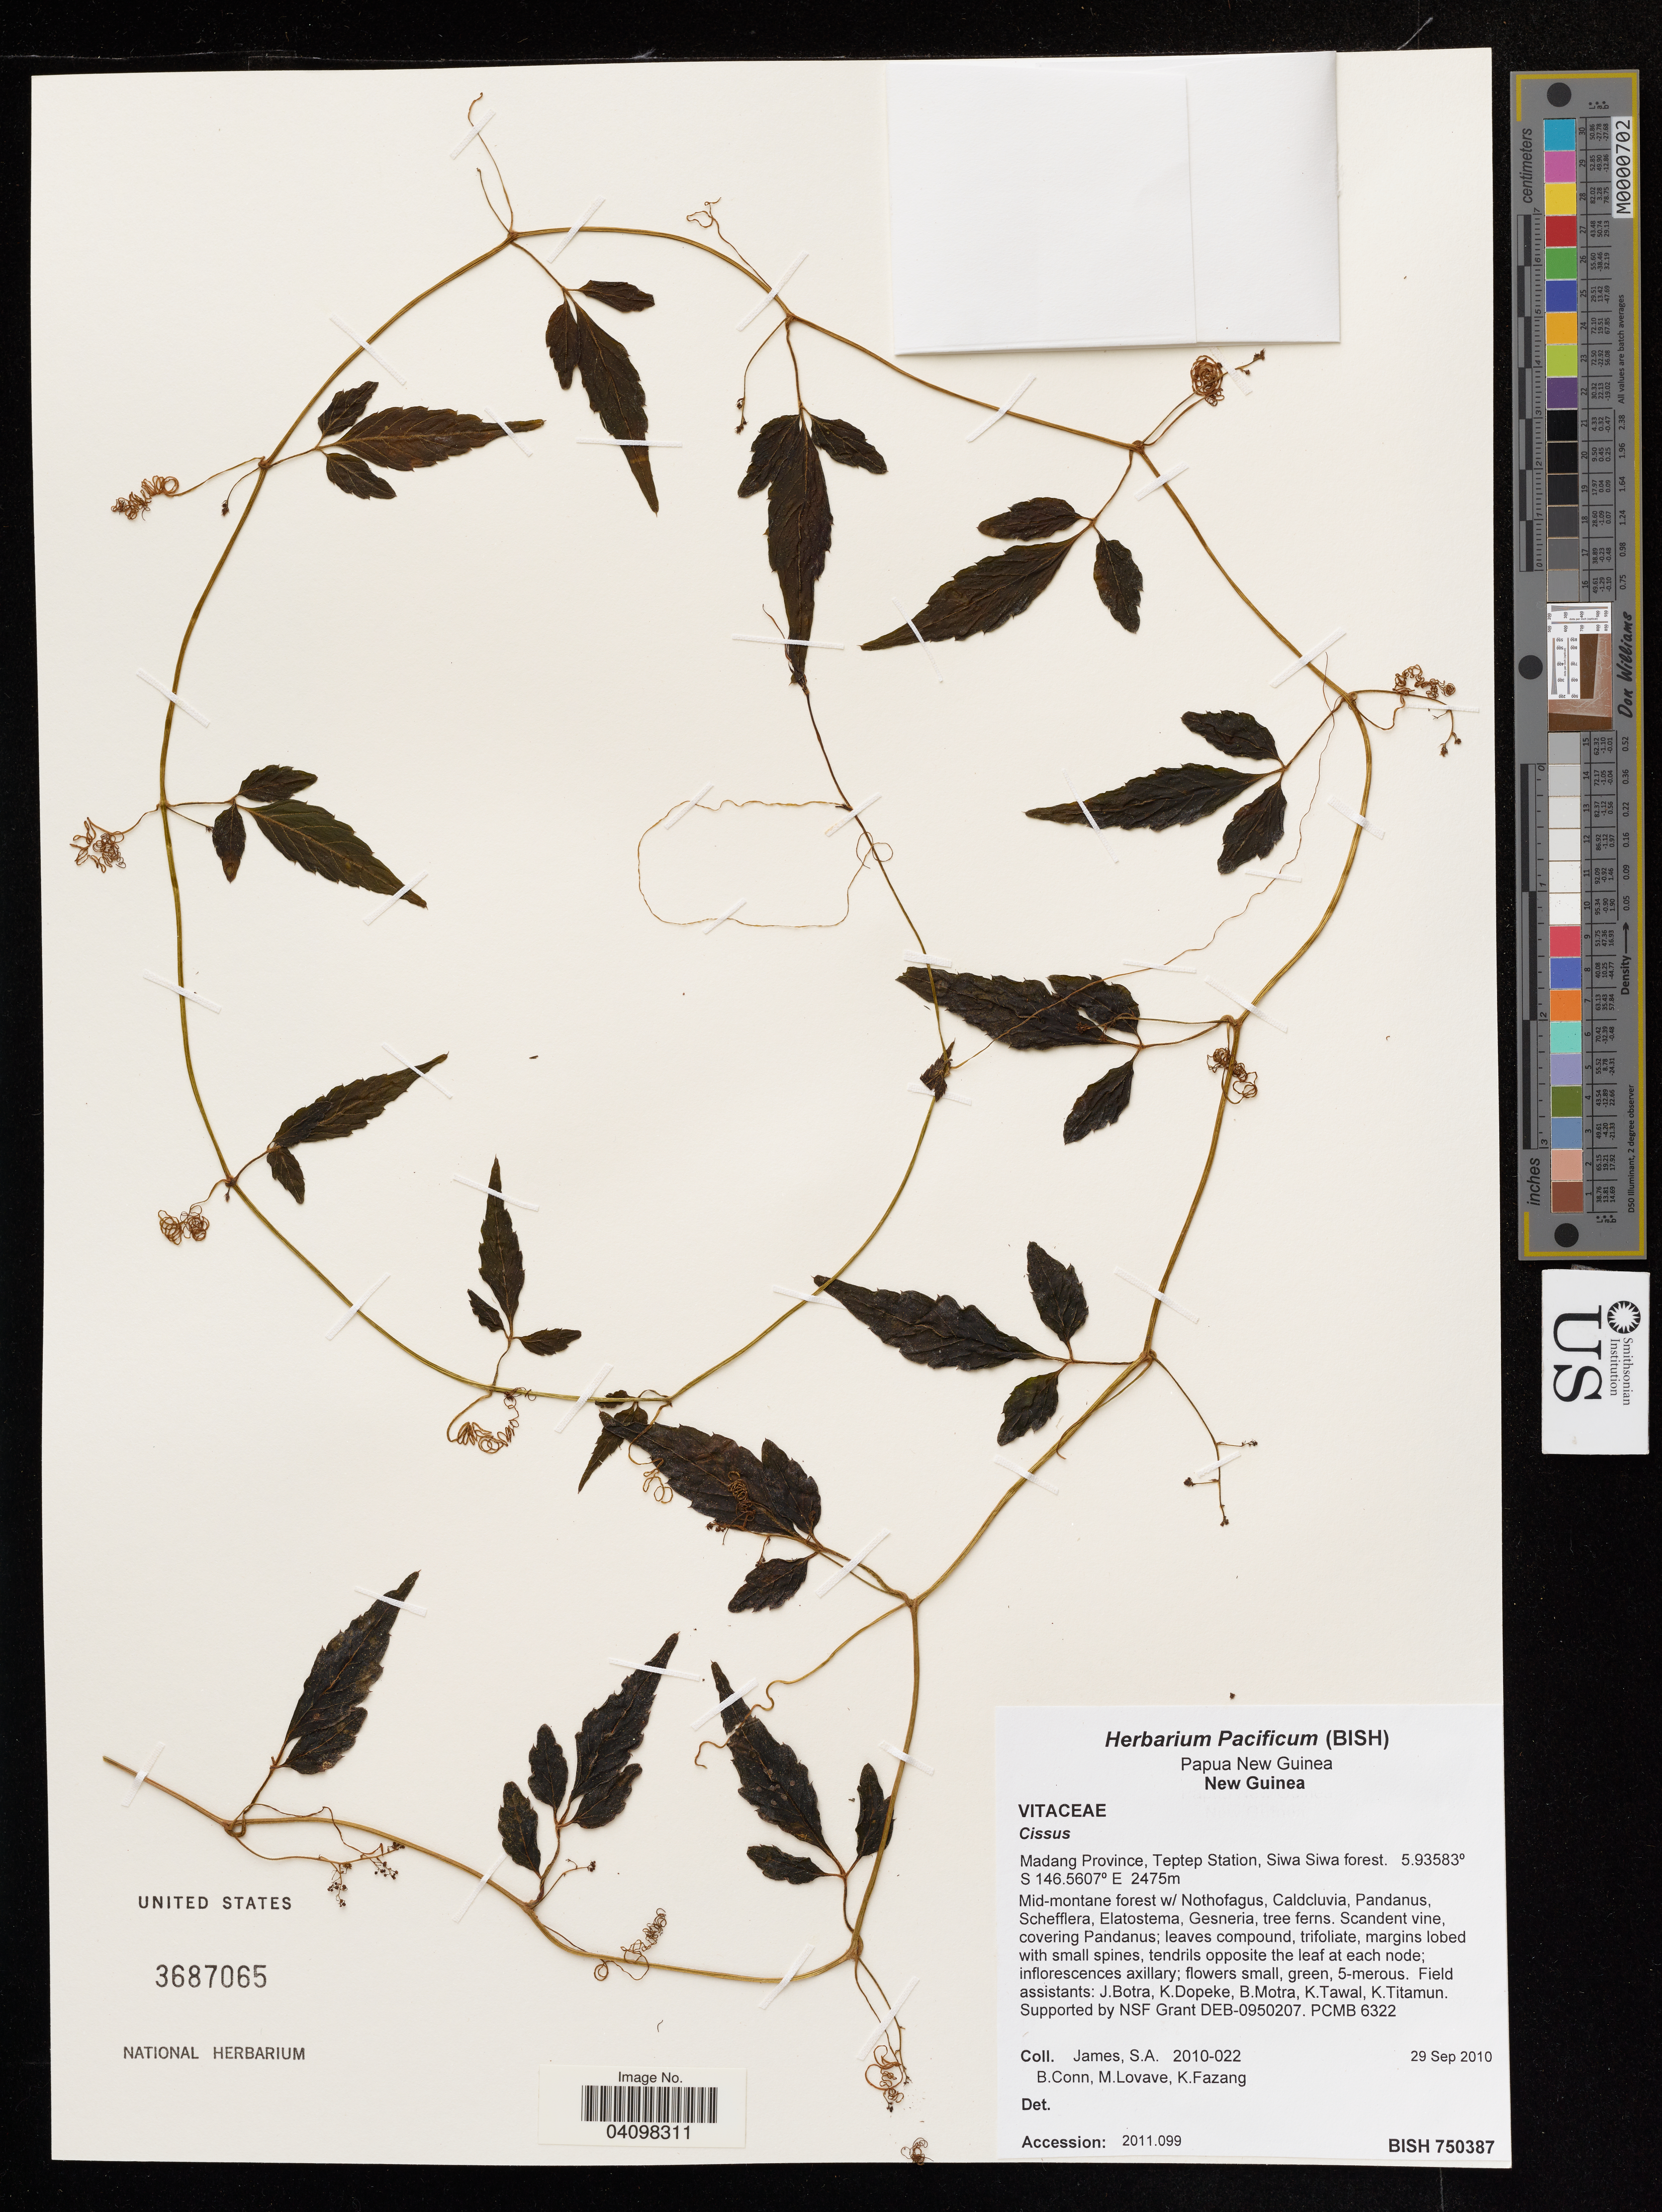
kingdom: Plantae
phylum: Tracheophyta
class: Magnoliopsida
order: Vitales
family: Vitaceae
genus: Cissus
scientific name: Cissus sp.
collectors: S. James, B. Conn, M. Lovave & K. Fazang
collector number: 2010-022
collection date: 2010-09-29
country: Papua New Guinea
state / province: Madang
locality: Teptep Station, Siwa Siwa forest.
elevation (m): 2475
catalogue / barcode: US 3687065